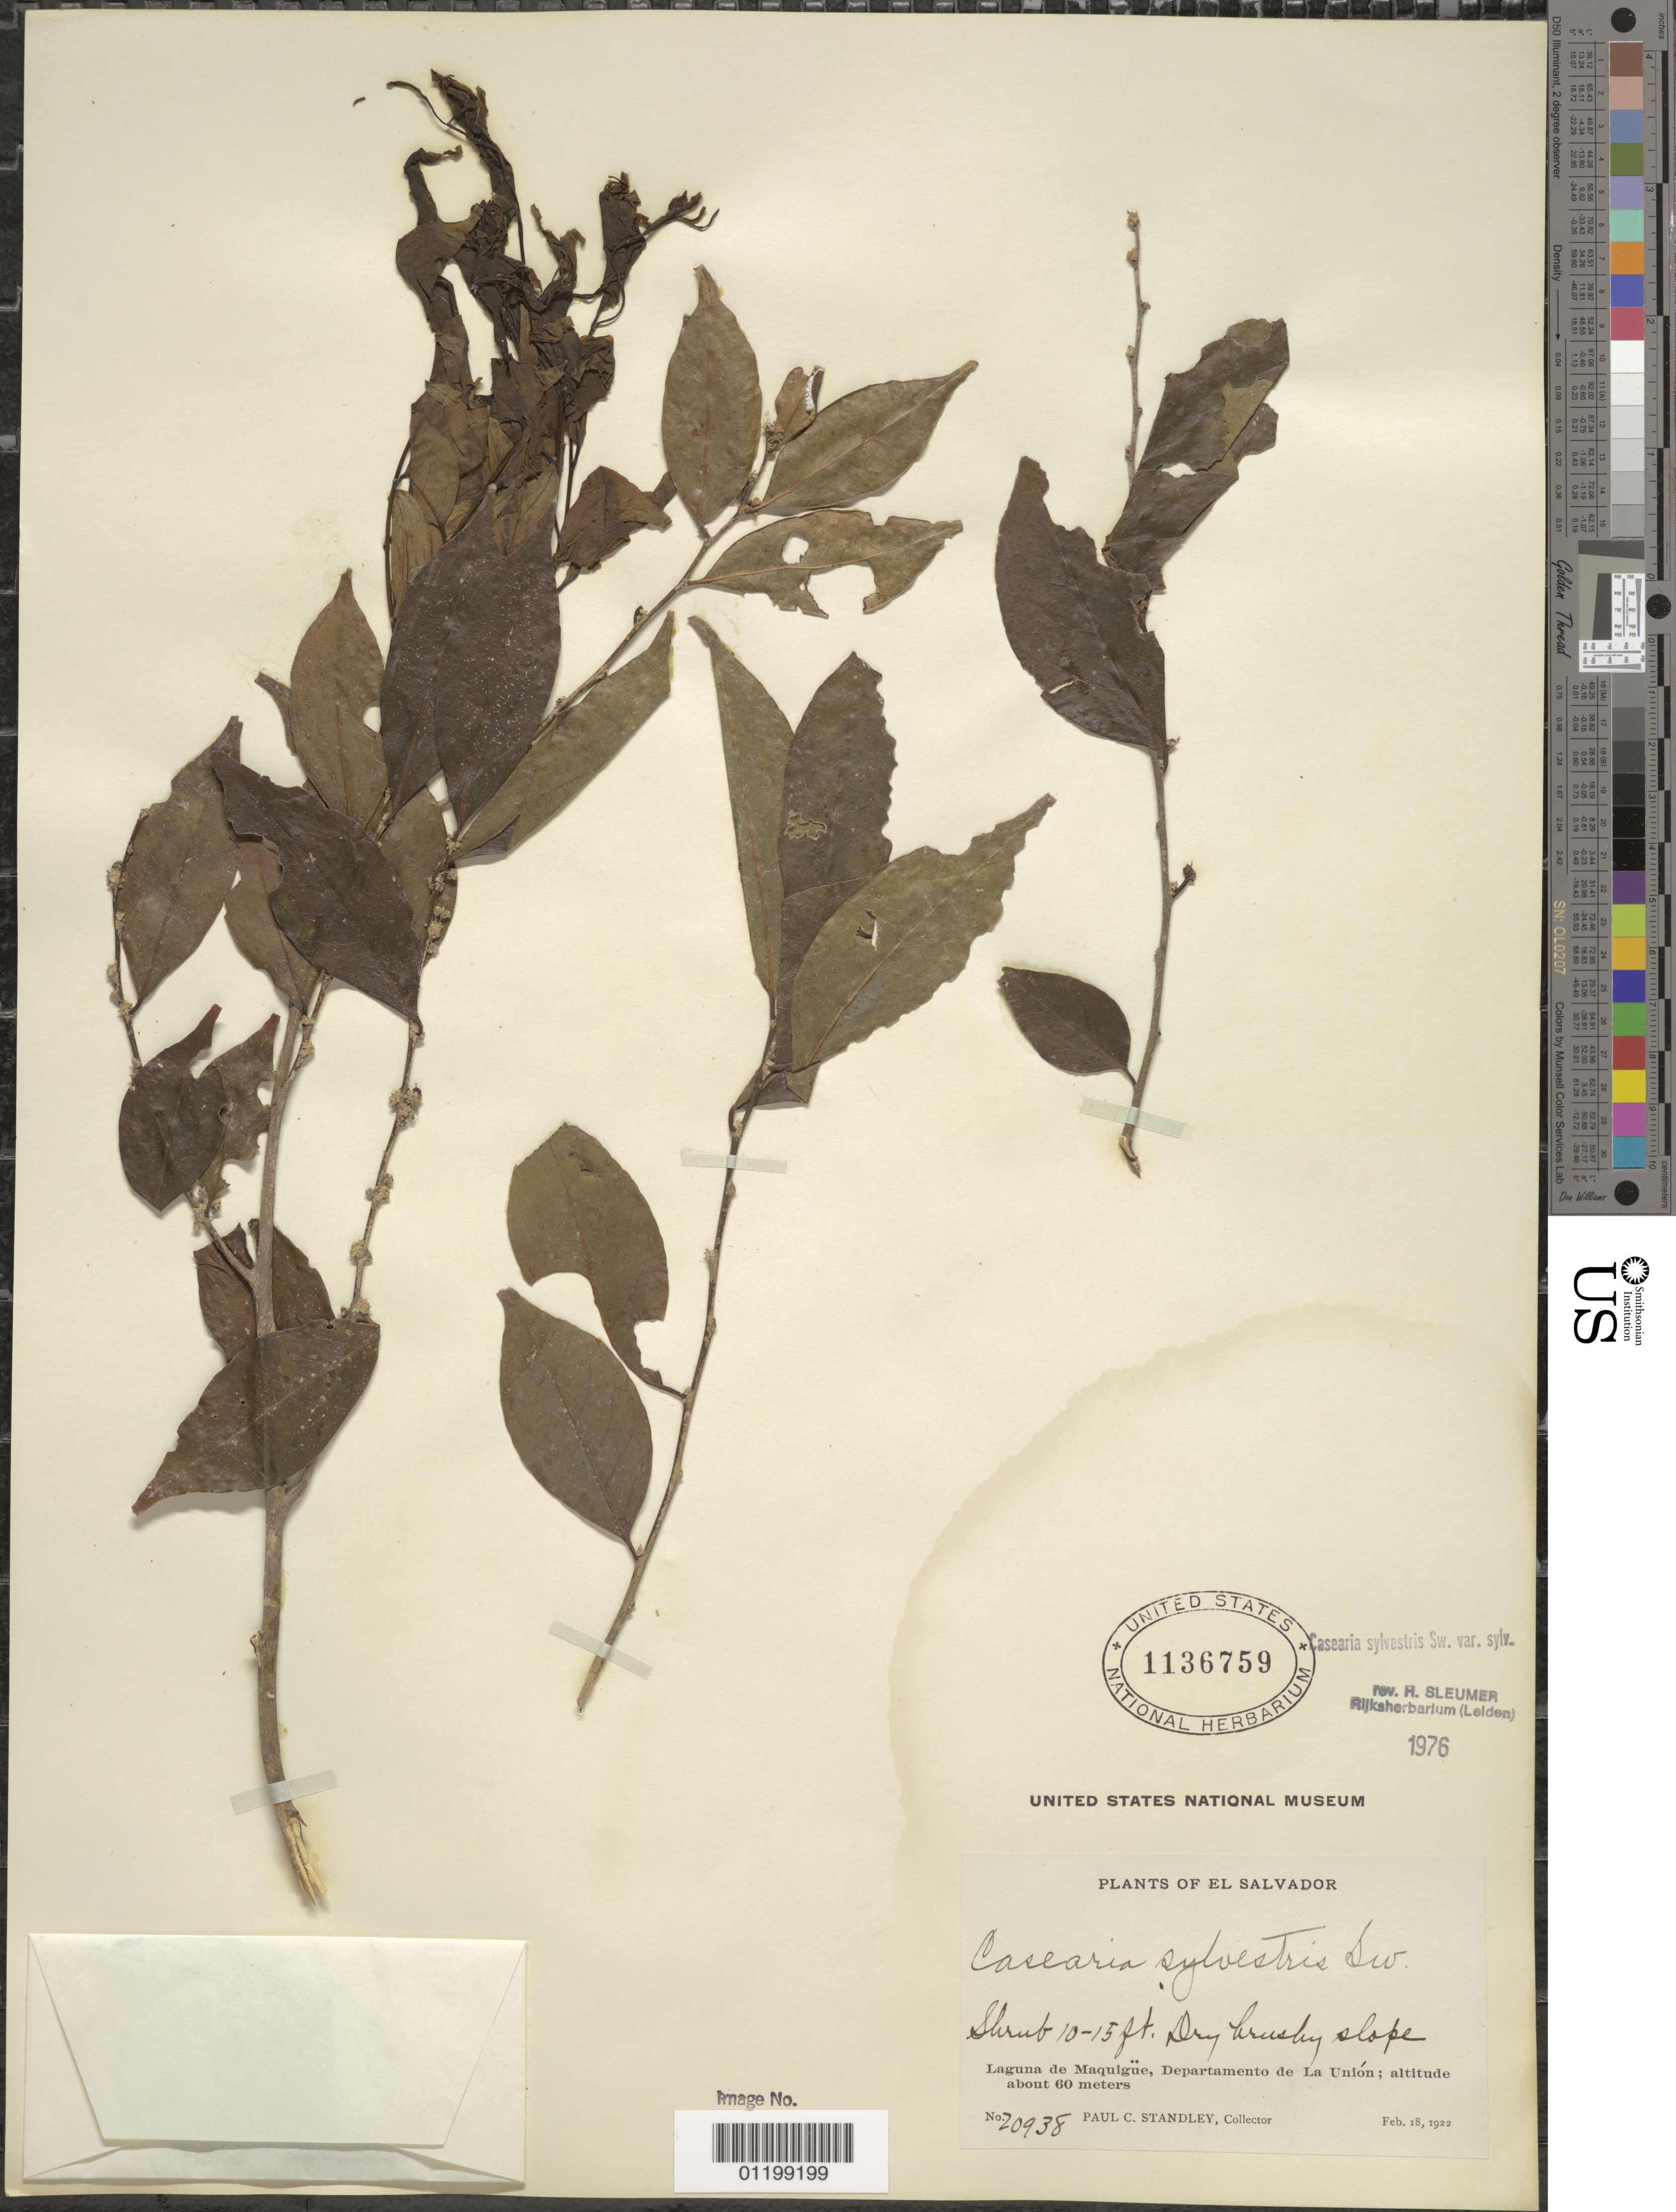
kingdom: Plantae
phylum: Tracheophyta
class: Magnoliopsida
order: Malpighiales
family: Salicaceae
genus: Casearia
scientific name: Casearia sylvestris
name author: Sw.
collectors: P. C. Standley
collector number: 20938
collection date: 1922-02-18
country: El Salvador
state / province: La Unión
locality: Laguna de Maquigüe.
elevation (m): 60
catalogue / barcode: US 1136759